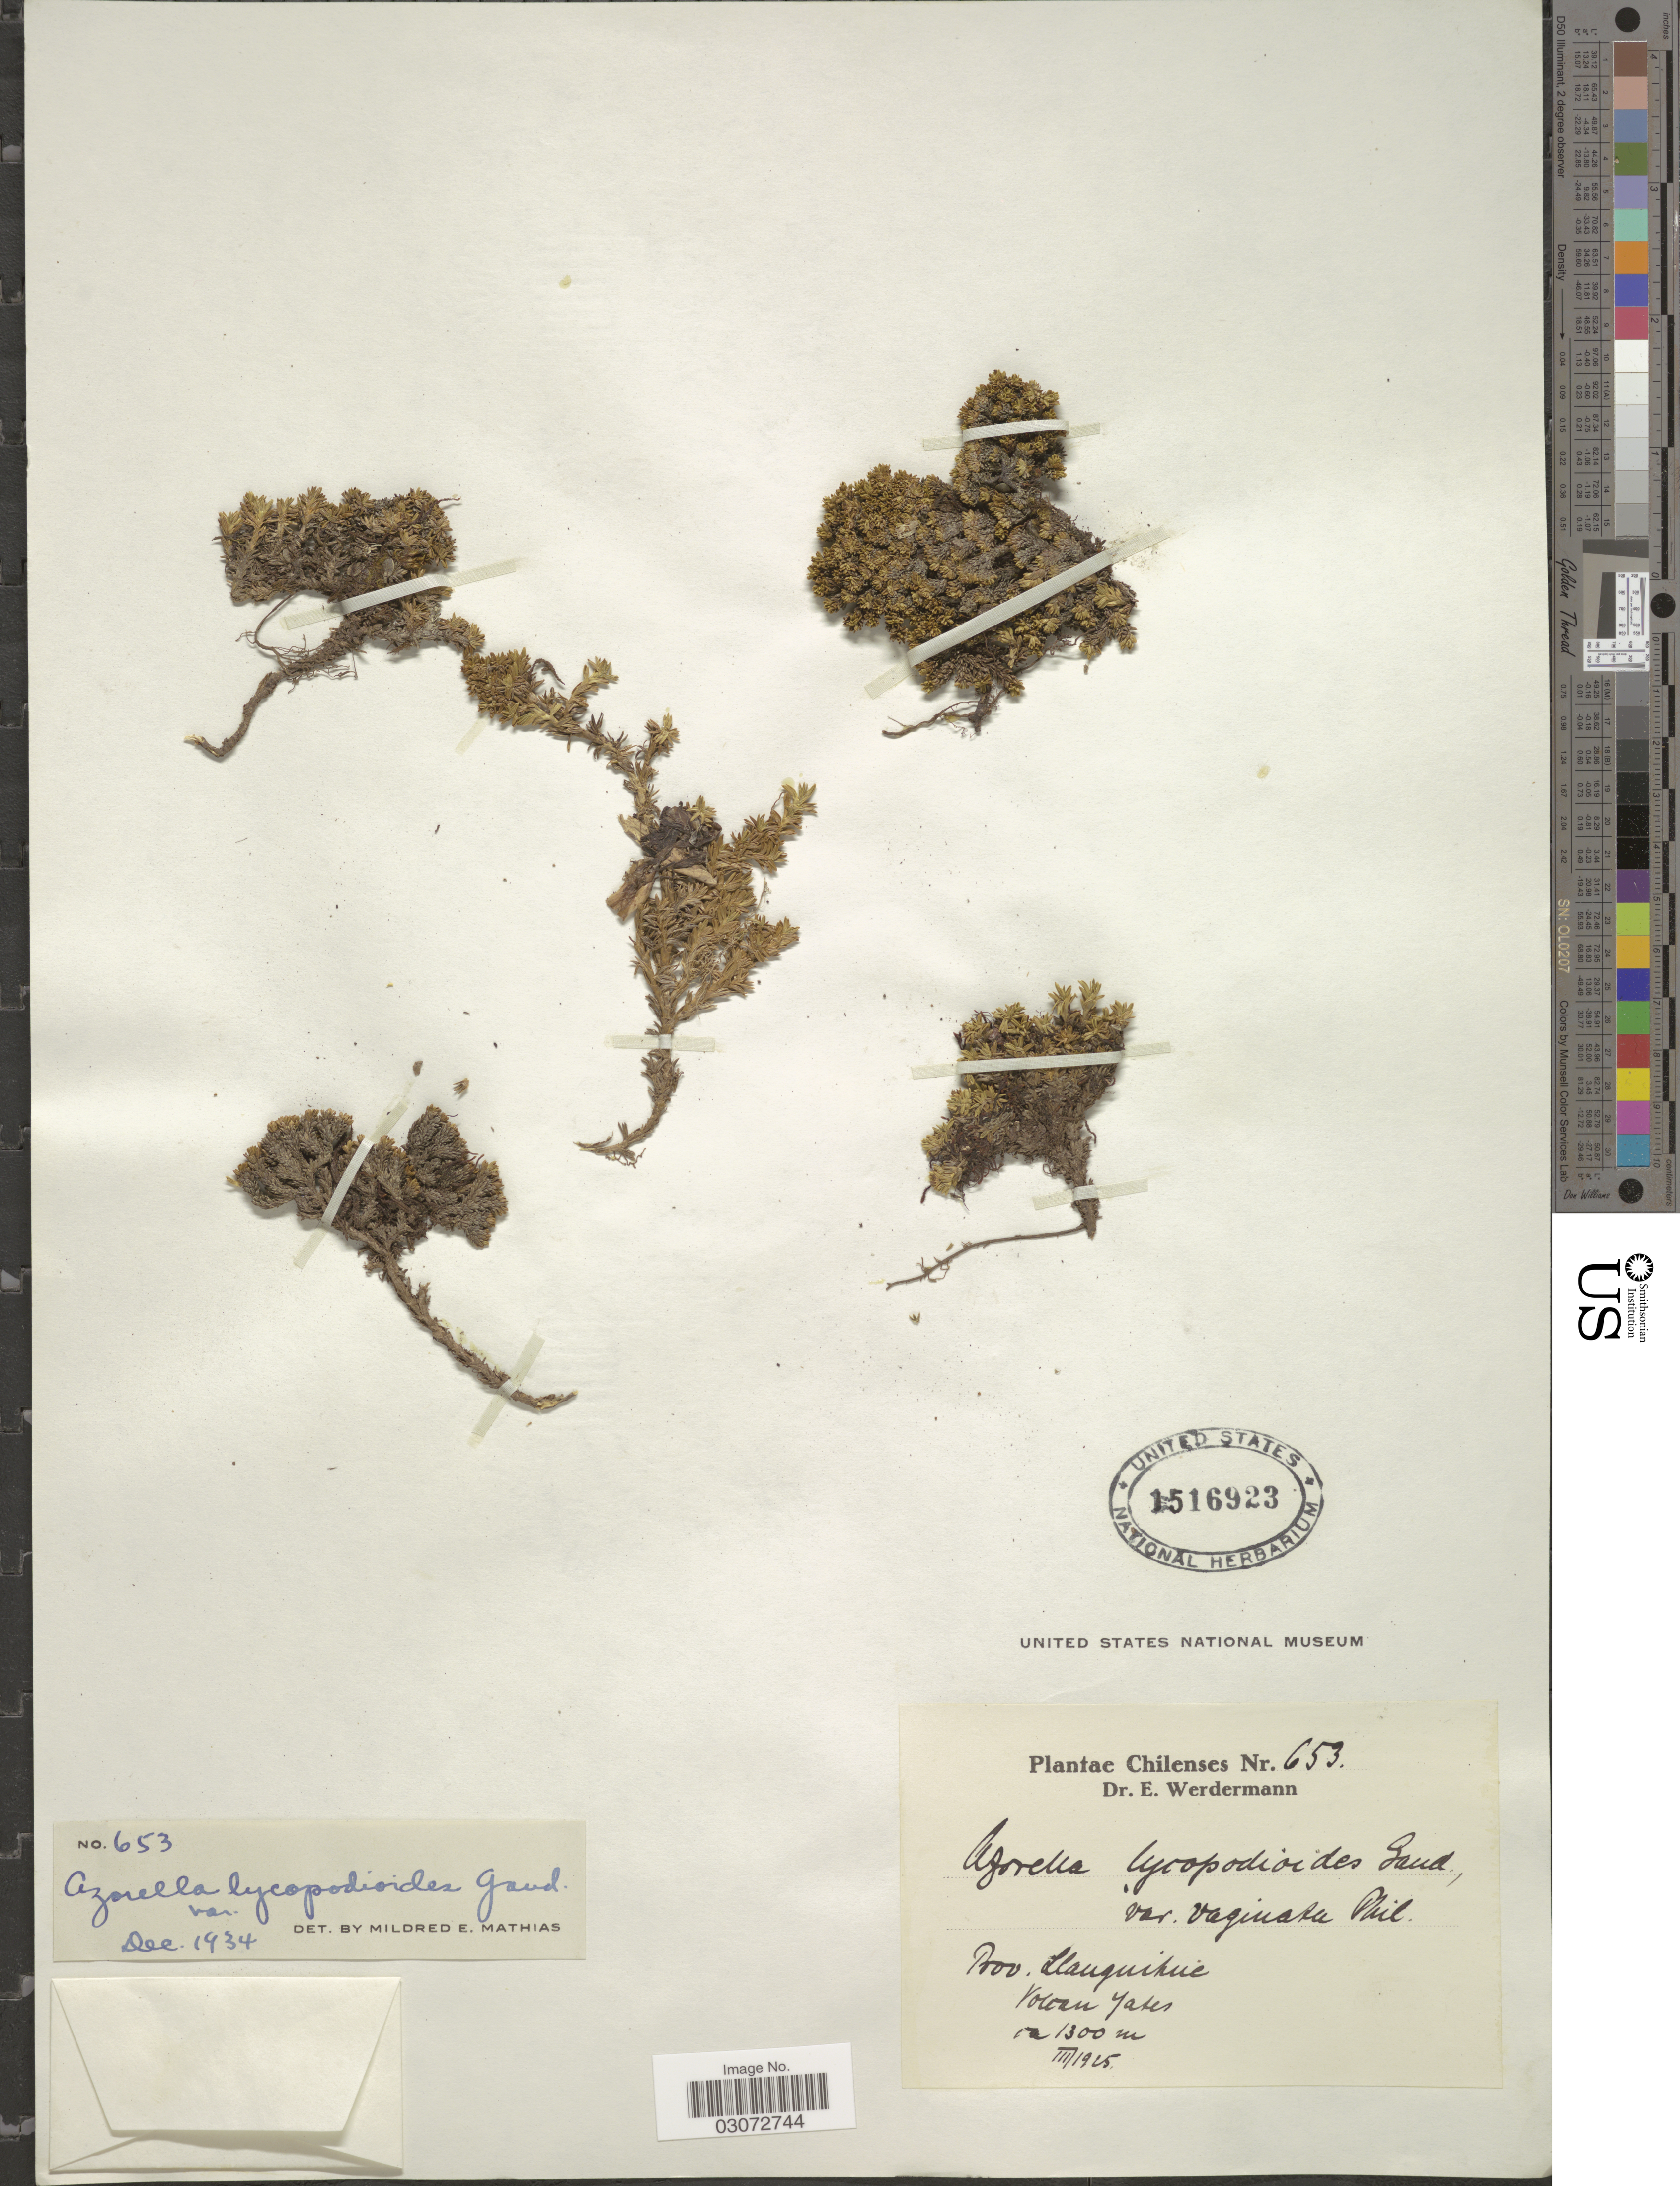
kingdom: Plantae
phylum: Tracheophyta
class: Magnoliopsida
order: Apiales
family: Apiaceae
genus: Azorella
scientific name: Azorella lycopodioides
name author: Gaudich.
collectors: E. Werdermann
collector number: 653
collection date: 1925-03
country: Chile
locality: Prov. Llanguihue. Volcan Yates.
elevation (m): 1300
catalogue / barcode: US 1516923